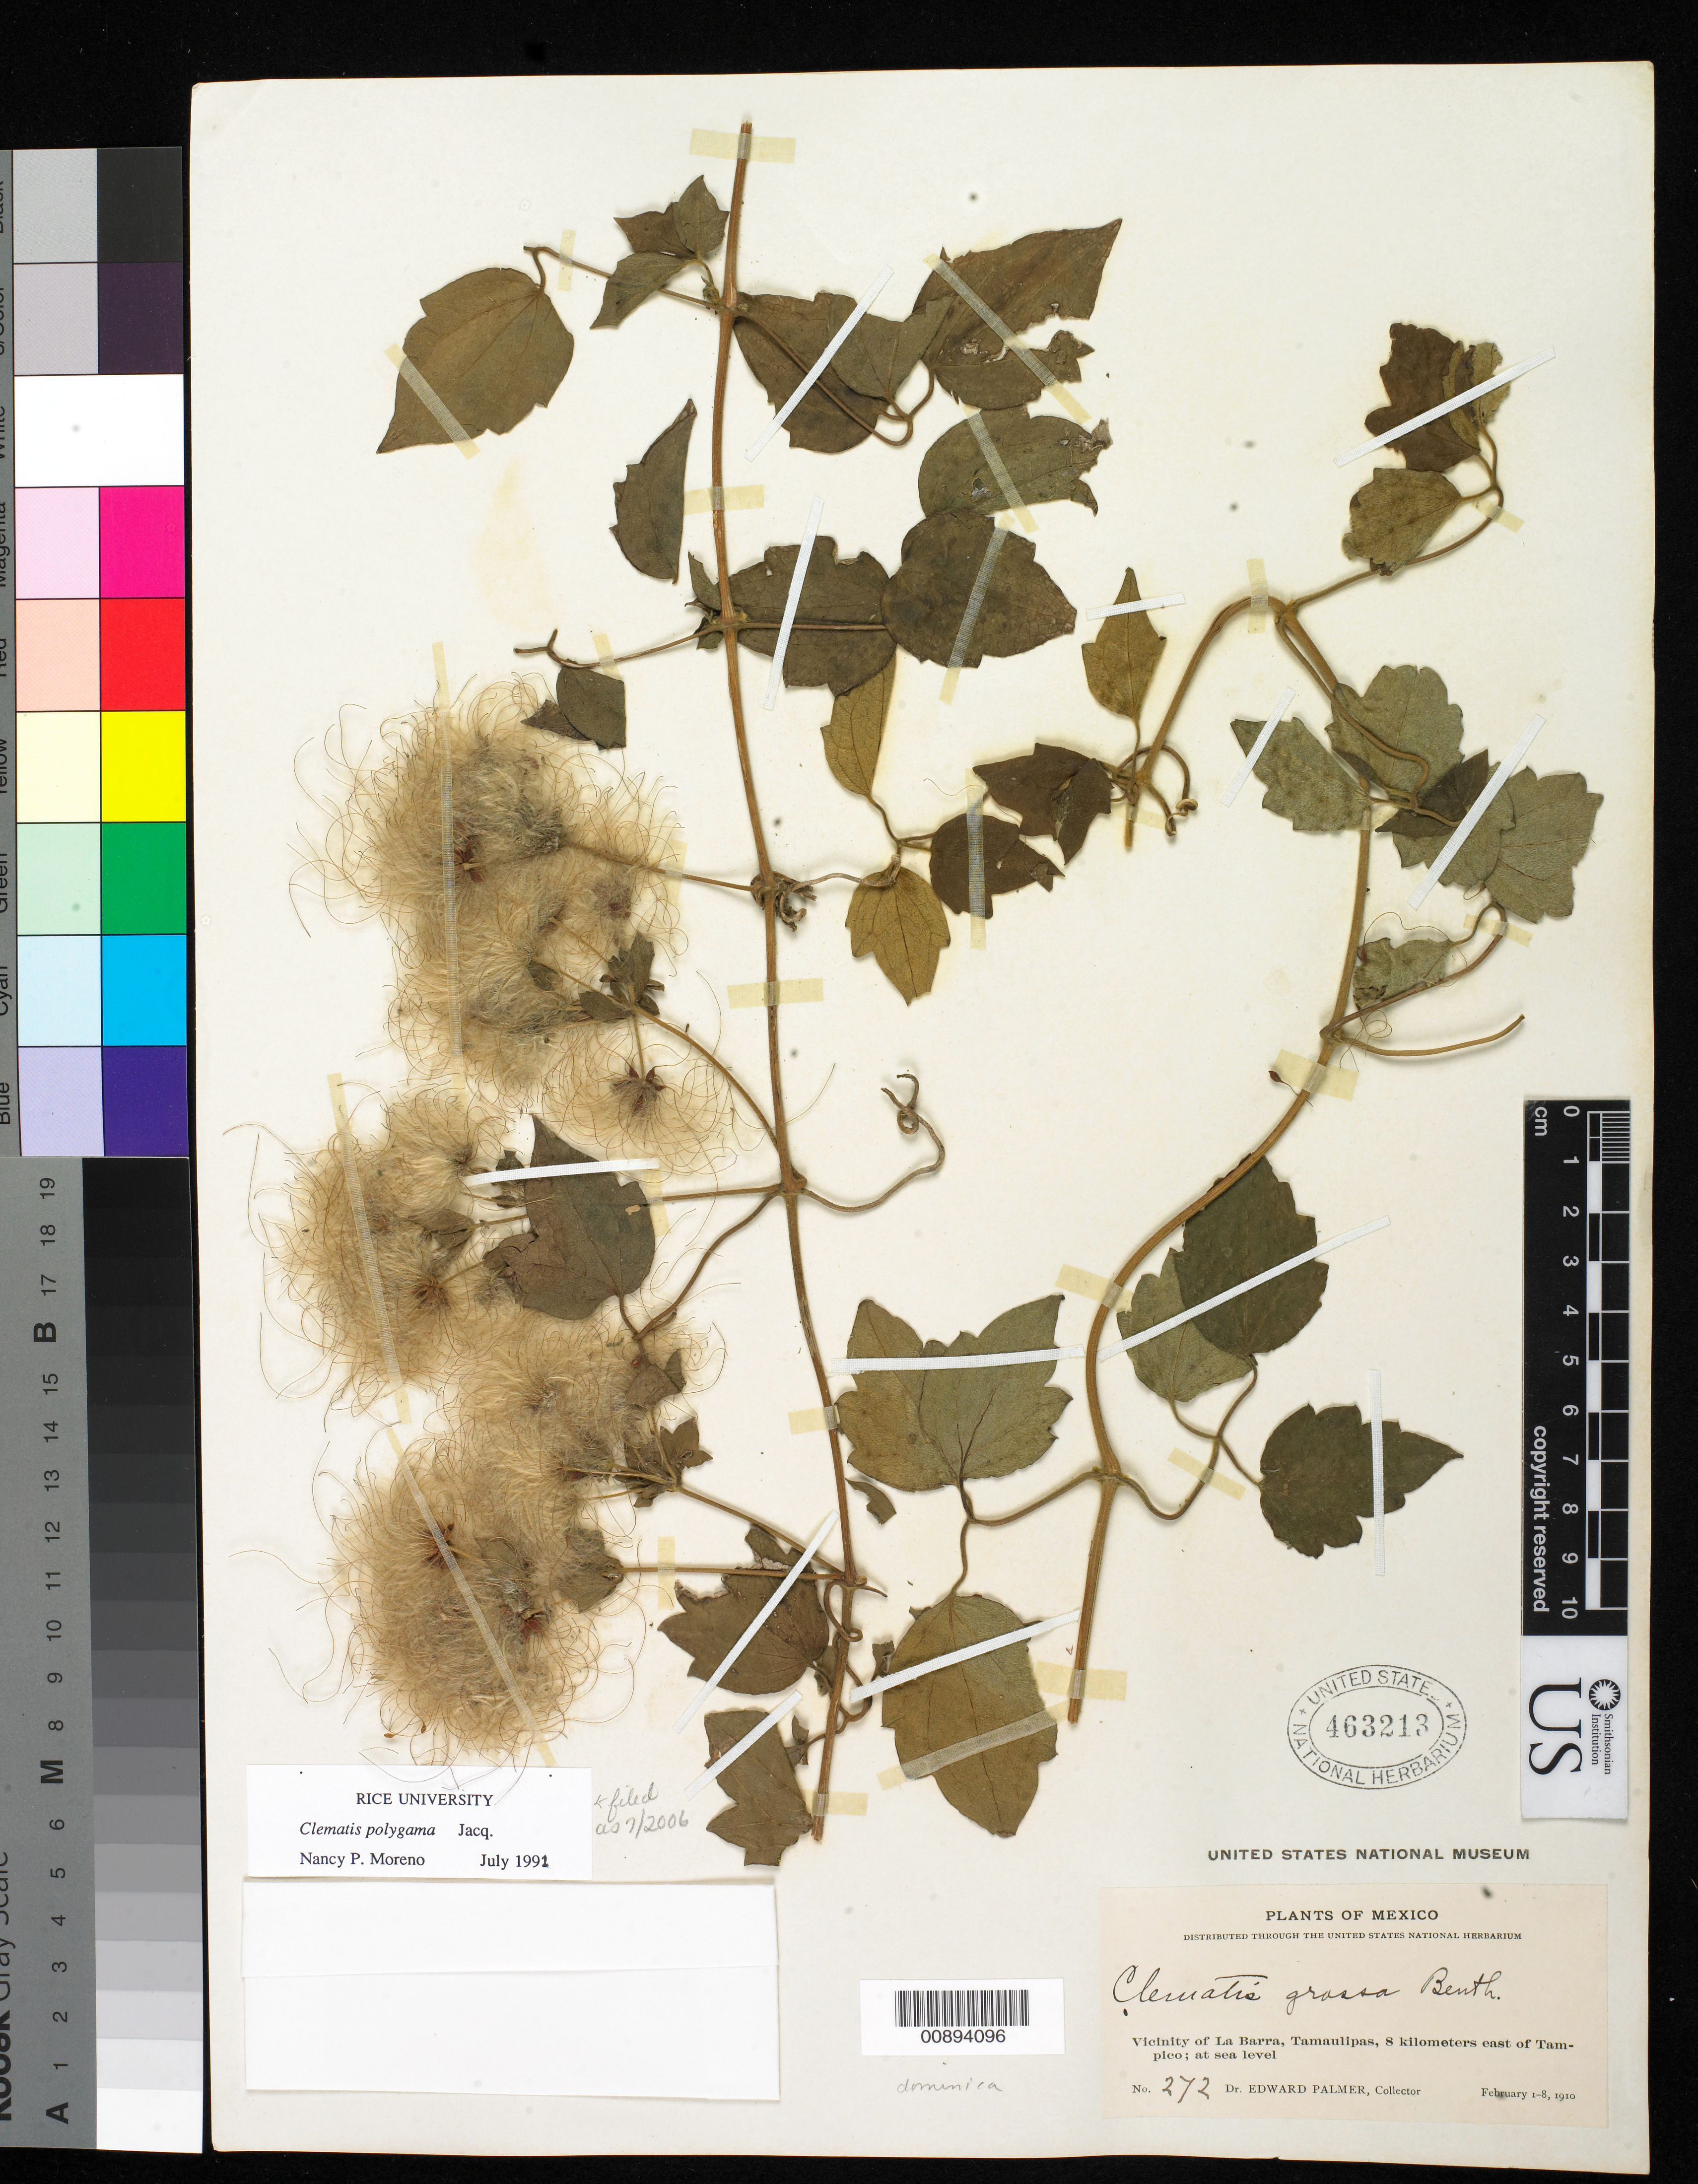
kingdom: Plantae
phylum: Tracheophyta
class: Magnoliopsida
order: Ranunculales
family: Ranunculaceae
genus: Clematis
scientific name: Clematis polygama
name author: Jacq.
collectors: E. Palmer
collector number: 272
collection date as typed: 01 Feb 1910 to 08 Feb 1910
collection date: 1910-02-01/1910-02-08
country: Mexico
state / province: Tamaulipas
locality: Vicinity of La Barra, 8 Kilometers east of Tampico.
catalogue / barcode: US 463213